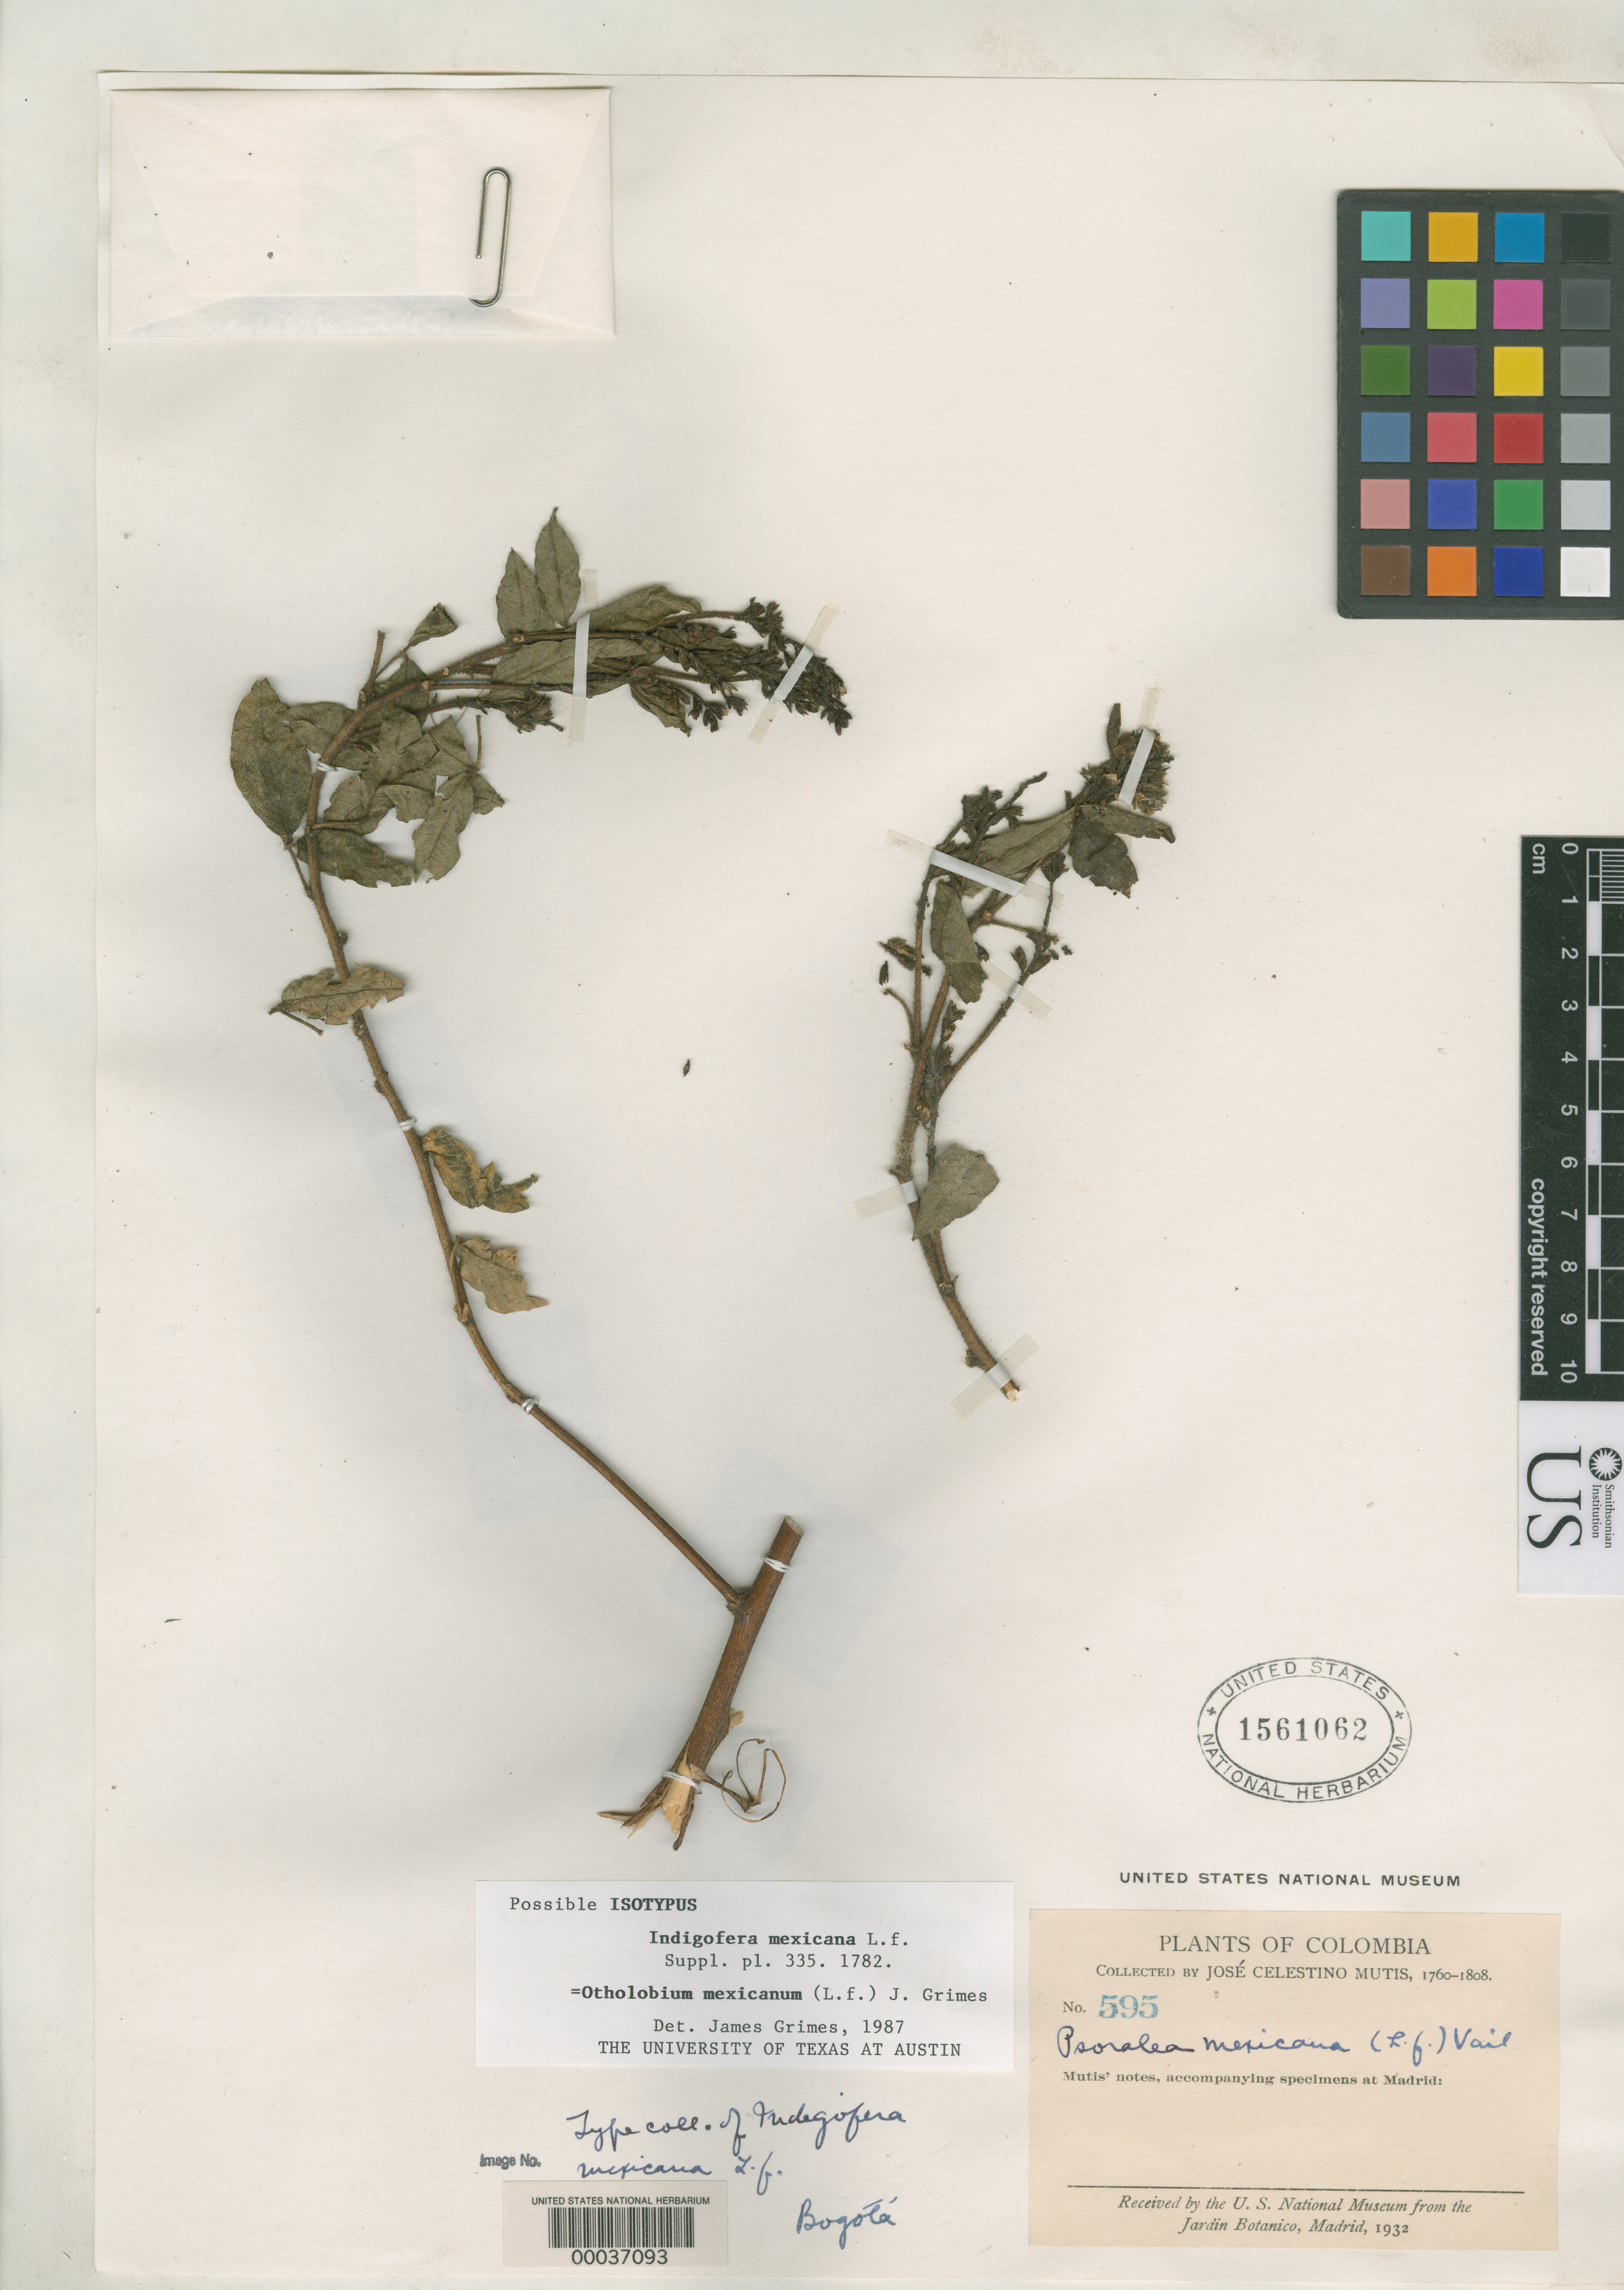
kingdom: Plantae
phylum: Tracheophyta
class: Magnoliopsida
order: Fabales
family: Fabaceae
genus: Indigofera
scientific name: Indigofera mexicana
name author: L. f.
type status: Type Collection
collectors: J. C. B. Mutis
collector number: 595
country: Colombia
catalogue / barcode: US 1561062